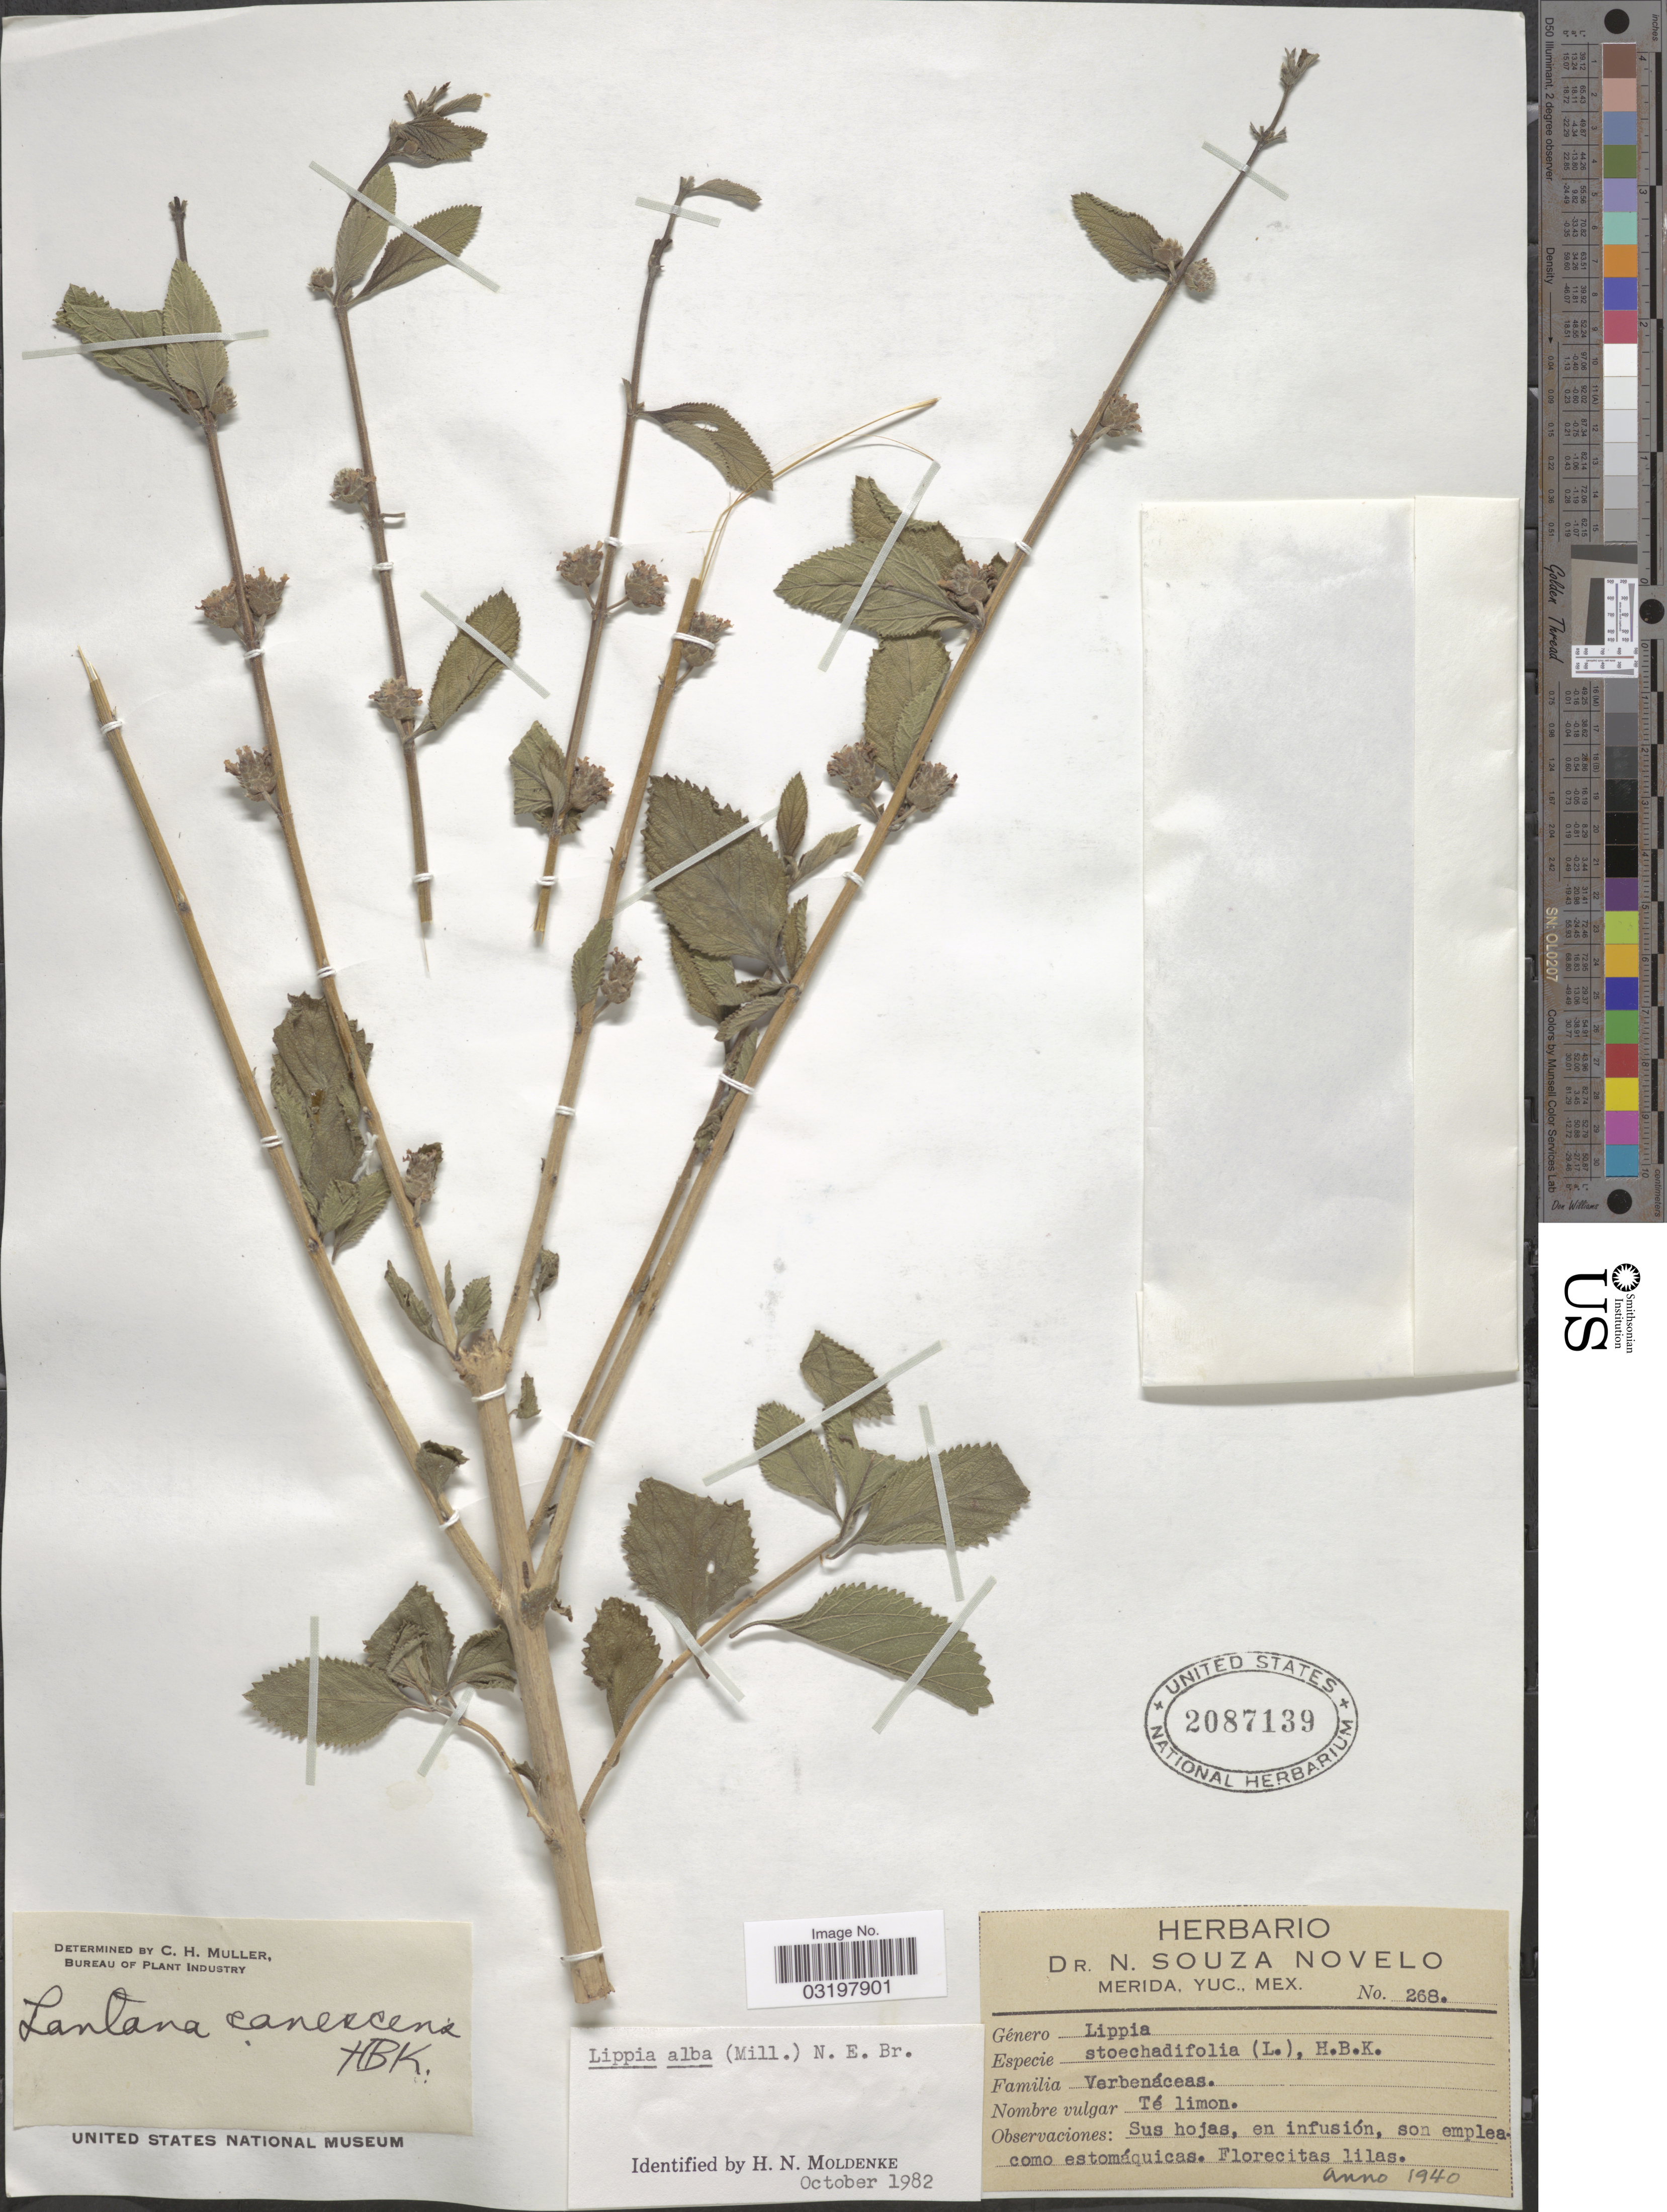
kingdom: Plantae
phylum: Tracheophyta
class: Magnoliopsida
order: Lamiales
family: Verbenaceae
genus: Lippia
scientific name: Lippia alba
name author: (Mill.) N.E. Br. ex Britton & P. Wilson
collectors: ex herb. Souza Novelo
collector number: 268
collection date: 1940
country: Mexico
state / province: Yucatán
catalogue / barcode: US 2087139